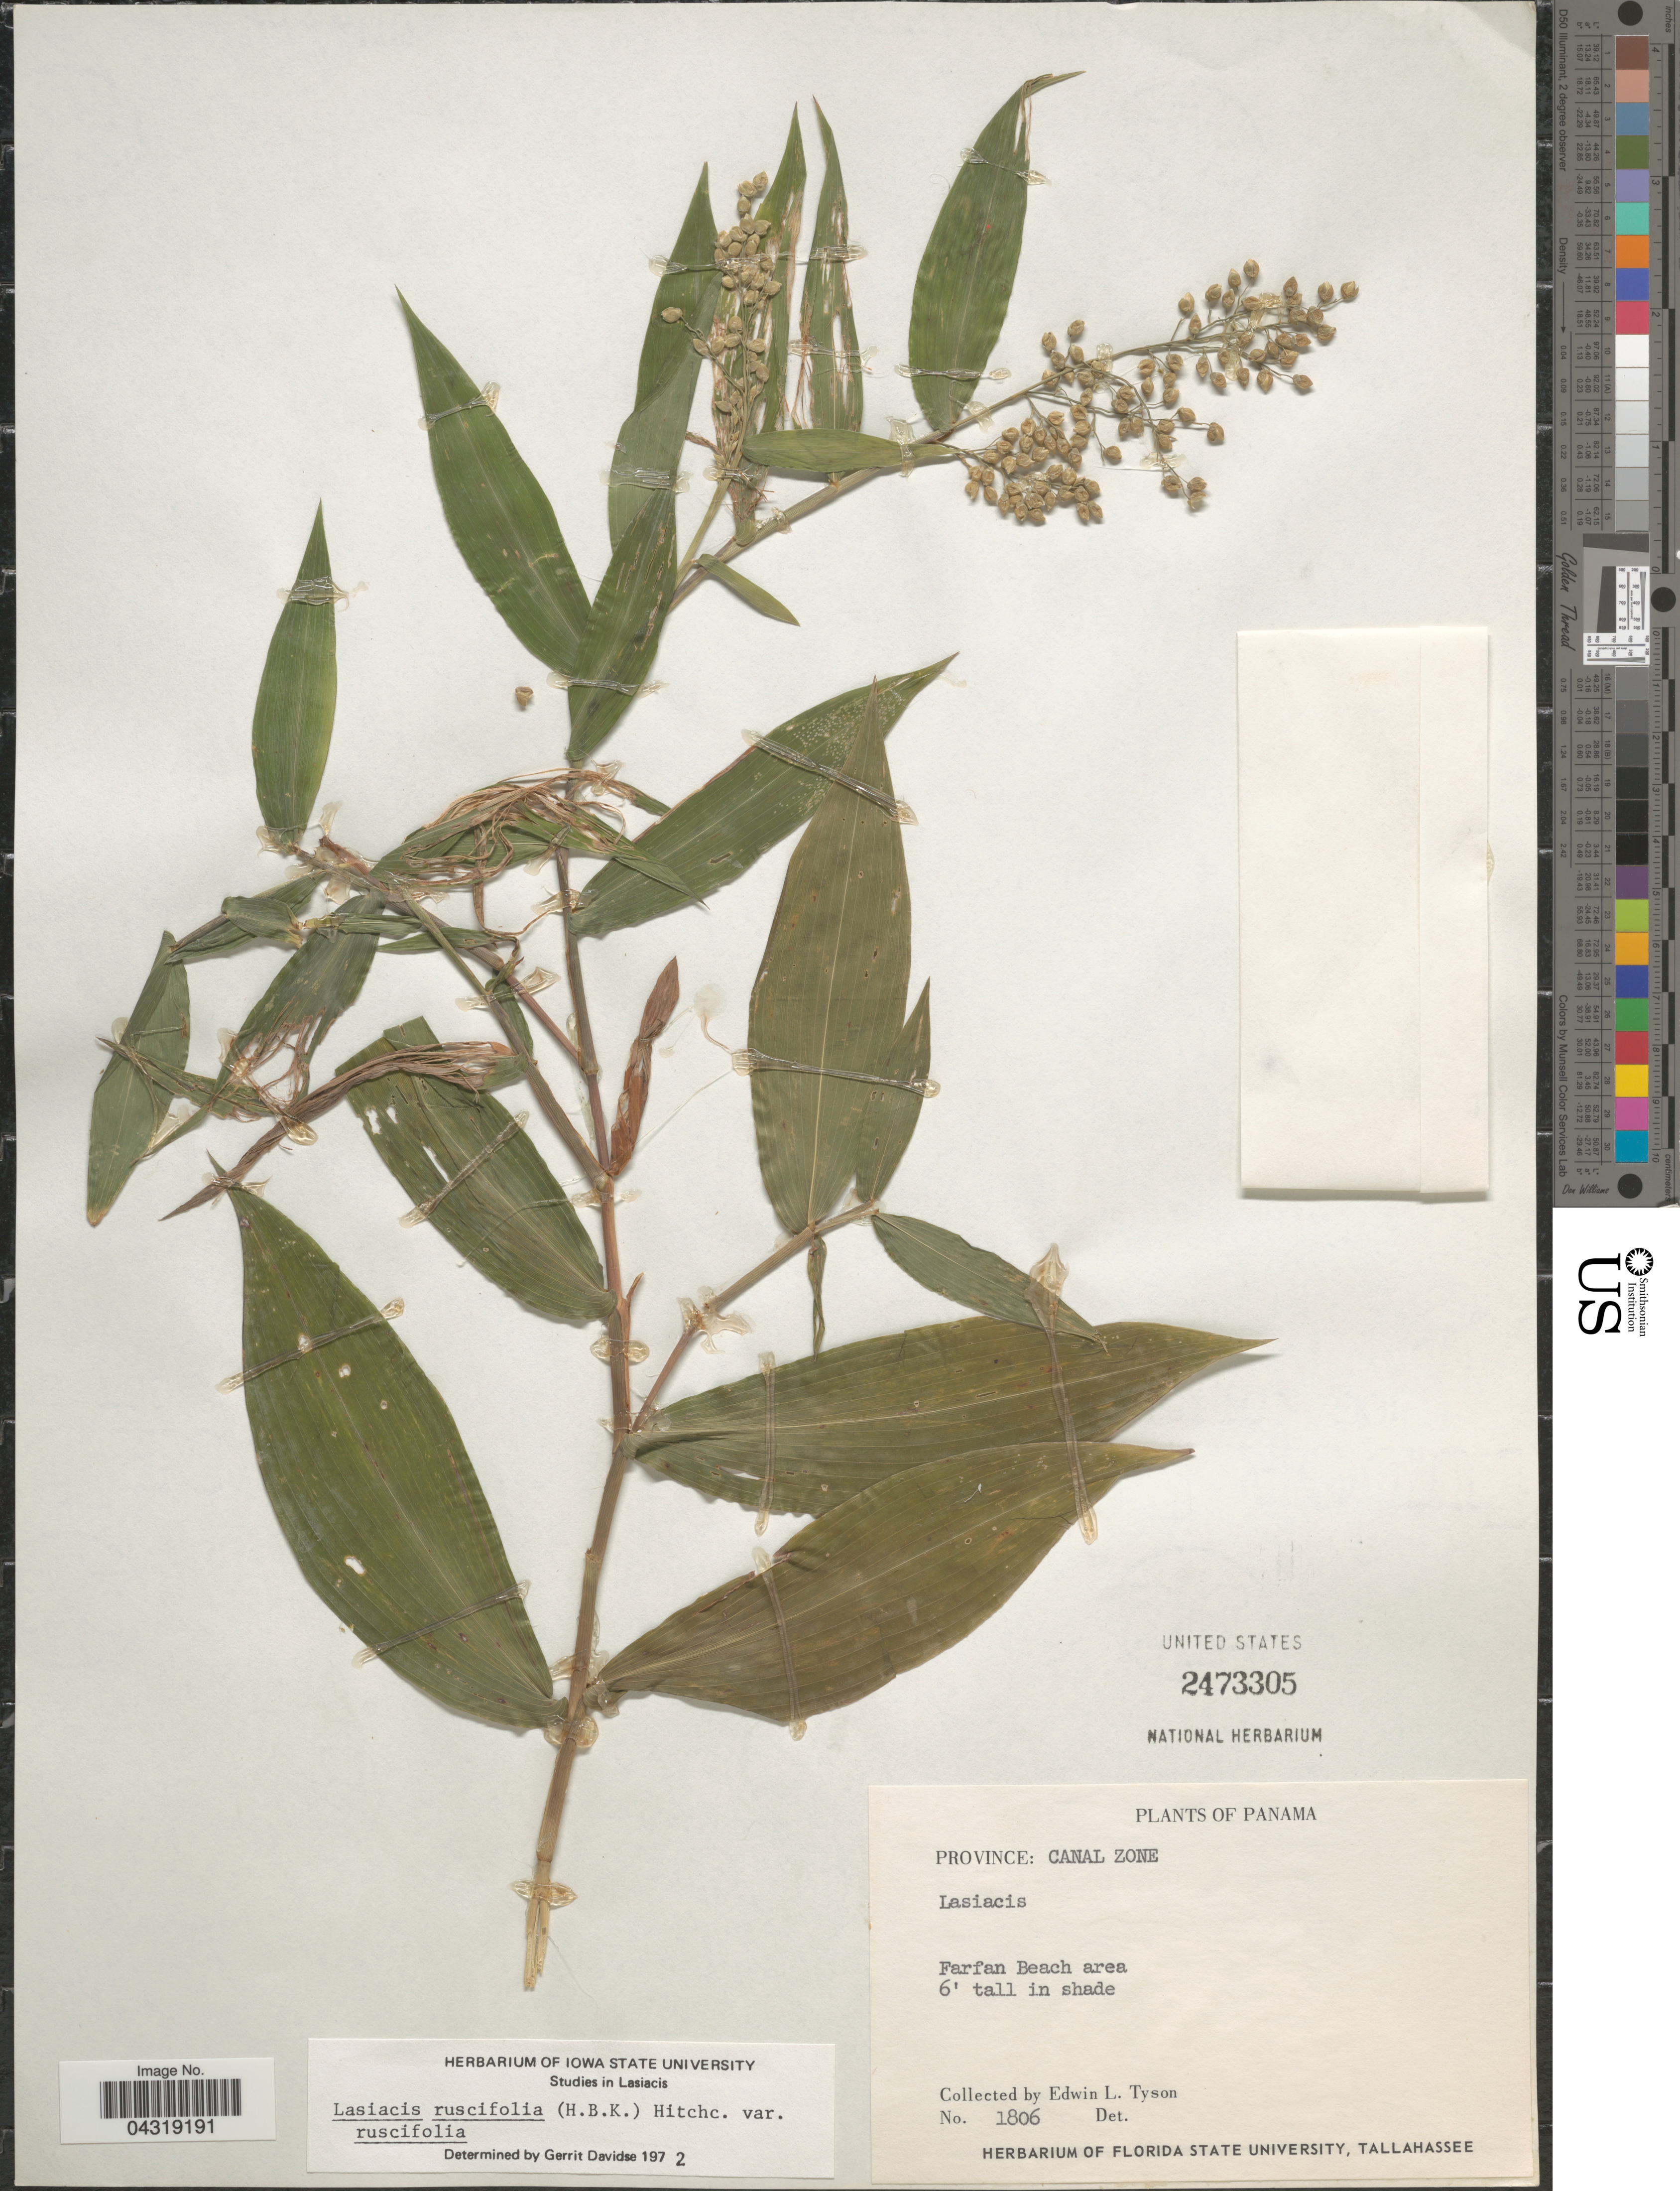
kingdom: Plantae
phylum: Tracheophyta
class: Liliopsida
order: Poales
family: Poaceae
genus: Lasiacis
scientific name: Lasiacis ruscifolia var. velutina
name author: (Swallen) Davidse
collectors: E. L. Tyson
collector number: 1806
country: Panama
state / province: Colón / Panamá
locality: Province: Canal Zone. Farfan Beach area.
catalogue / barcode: US 2473305